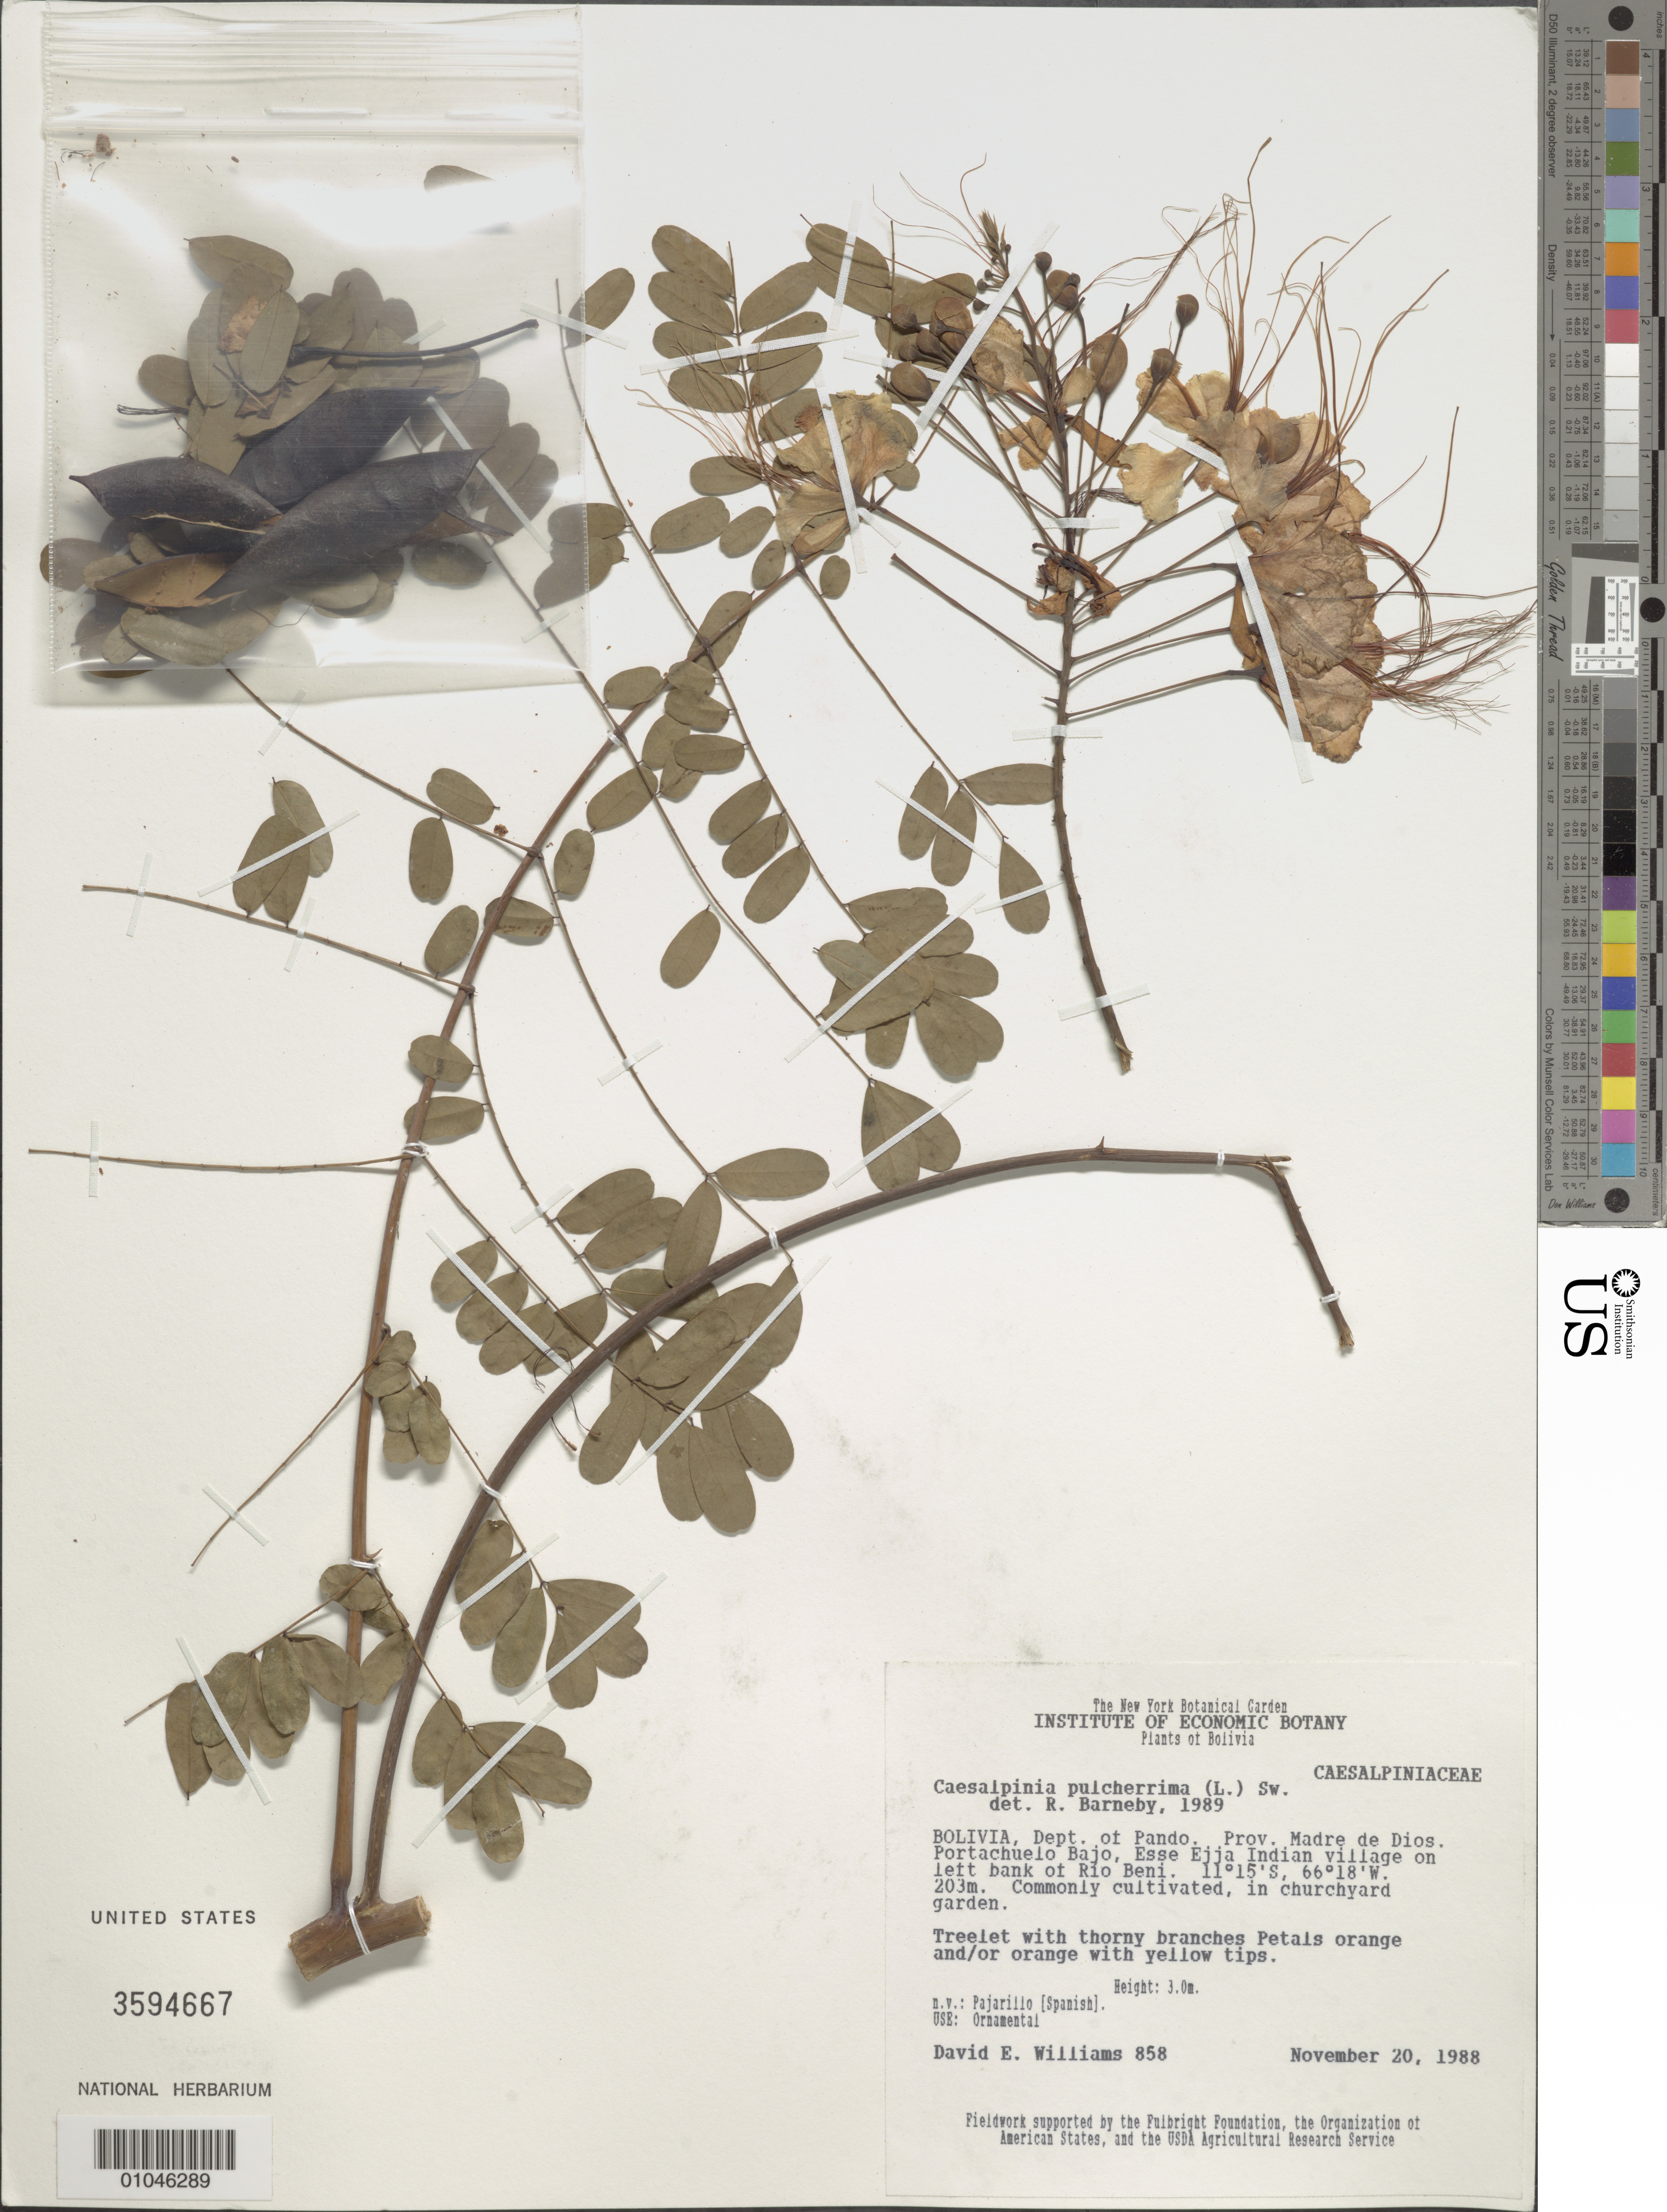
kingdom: Plantae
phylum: Tracheophyta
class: Magnoliopsida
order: Fabales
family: Fabaceae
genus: Caesalpinia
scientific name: Caesalpinia pulcherrima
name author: (L.) Sw.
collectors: D. E. Williams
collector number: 858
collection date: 1988-11-20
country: Bolivia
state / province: Pando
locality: Esse Indian village on left bank of Rio Beni, Portachuelo Bajo, Prov. Madre de Dios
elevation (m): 203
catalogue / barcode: US 3594667